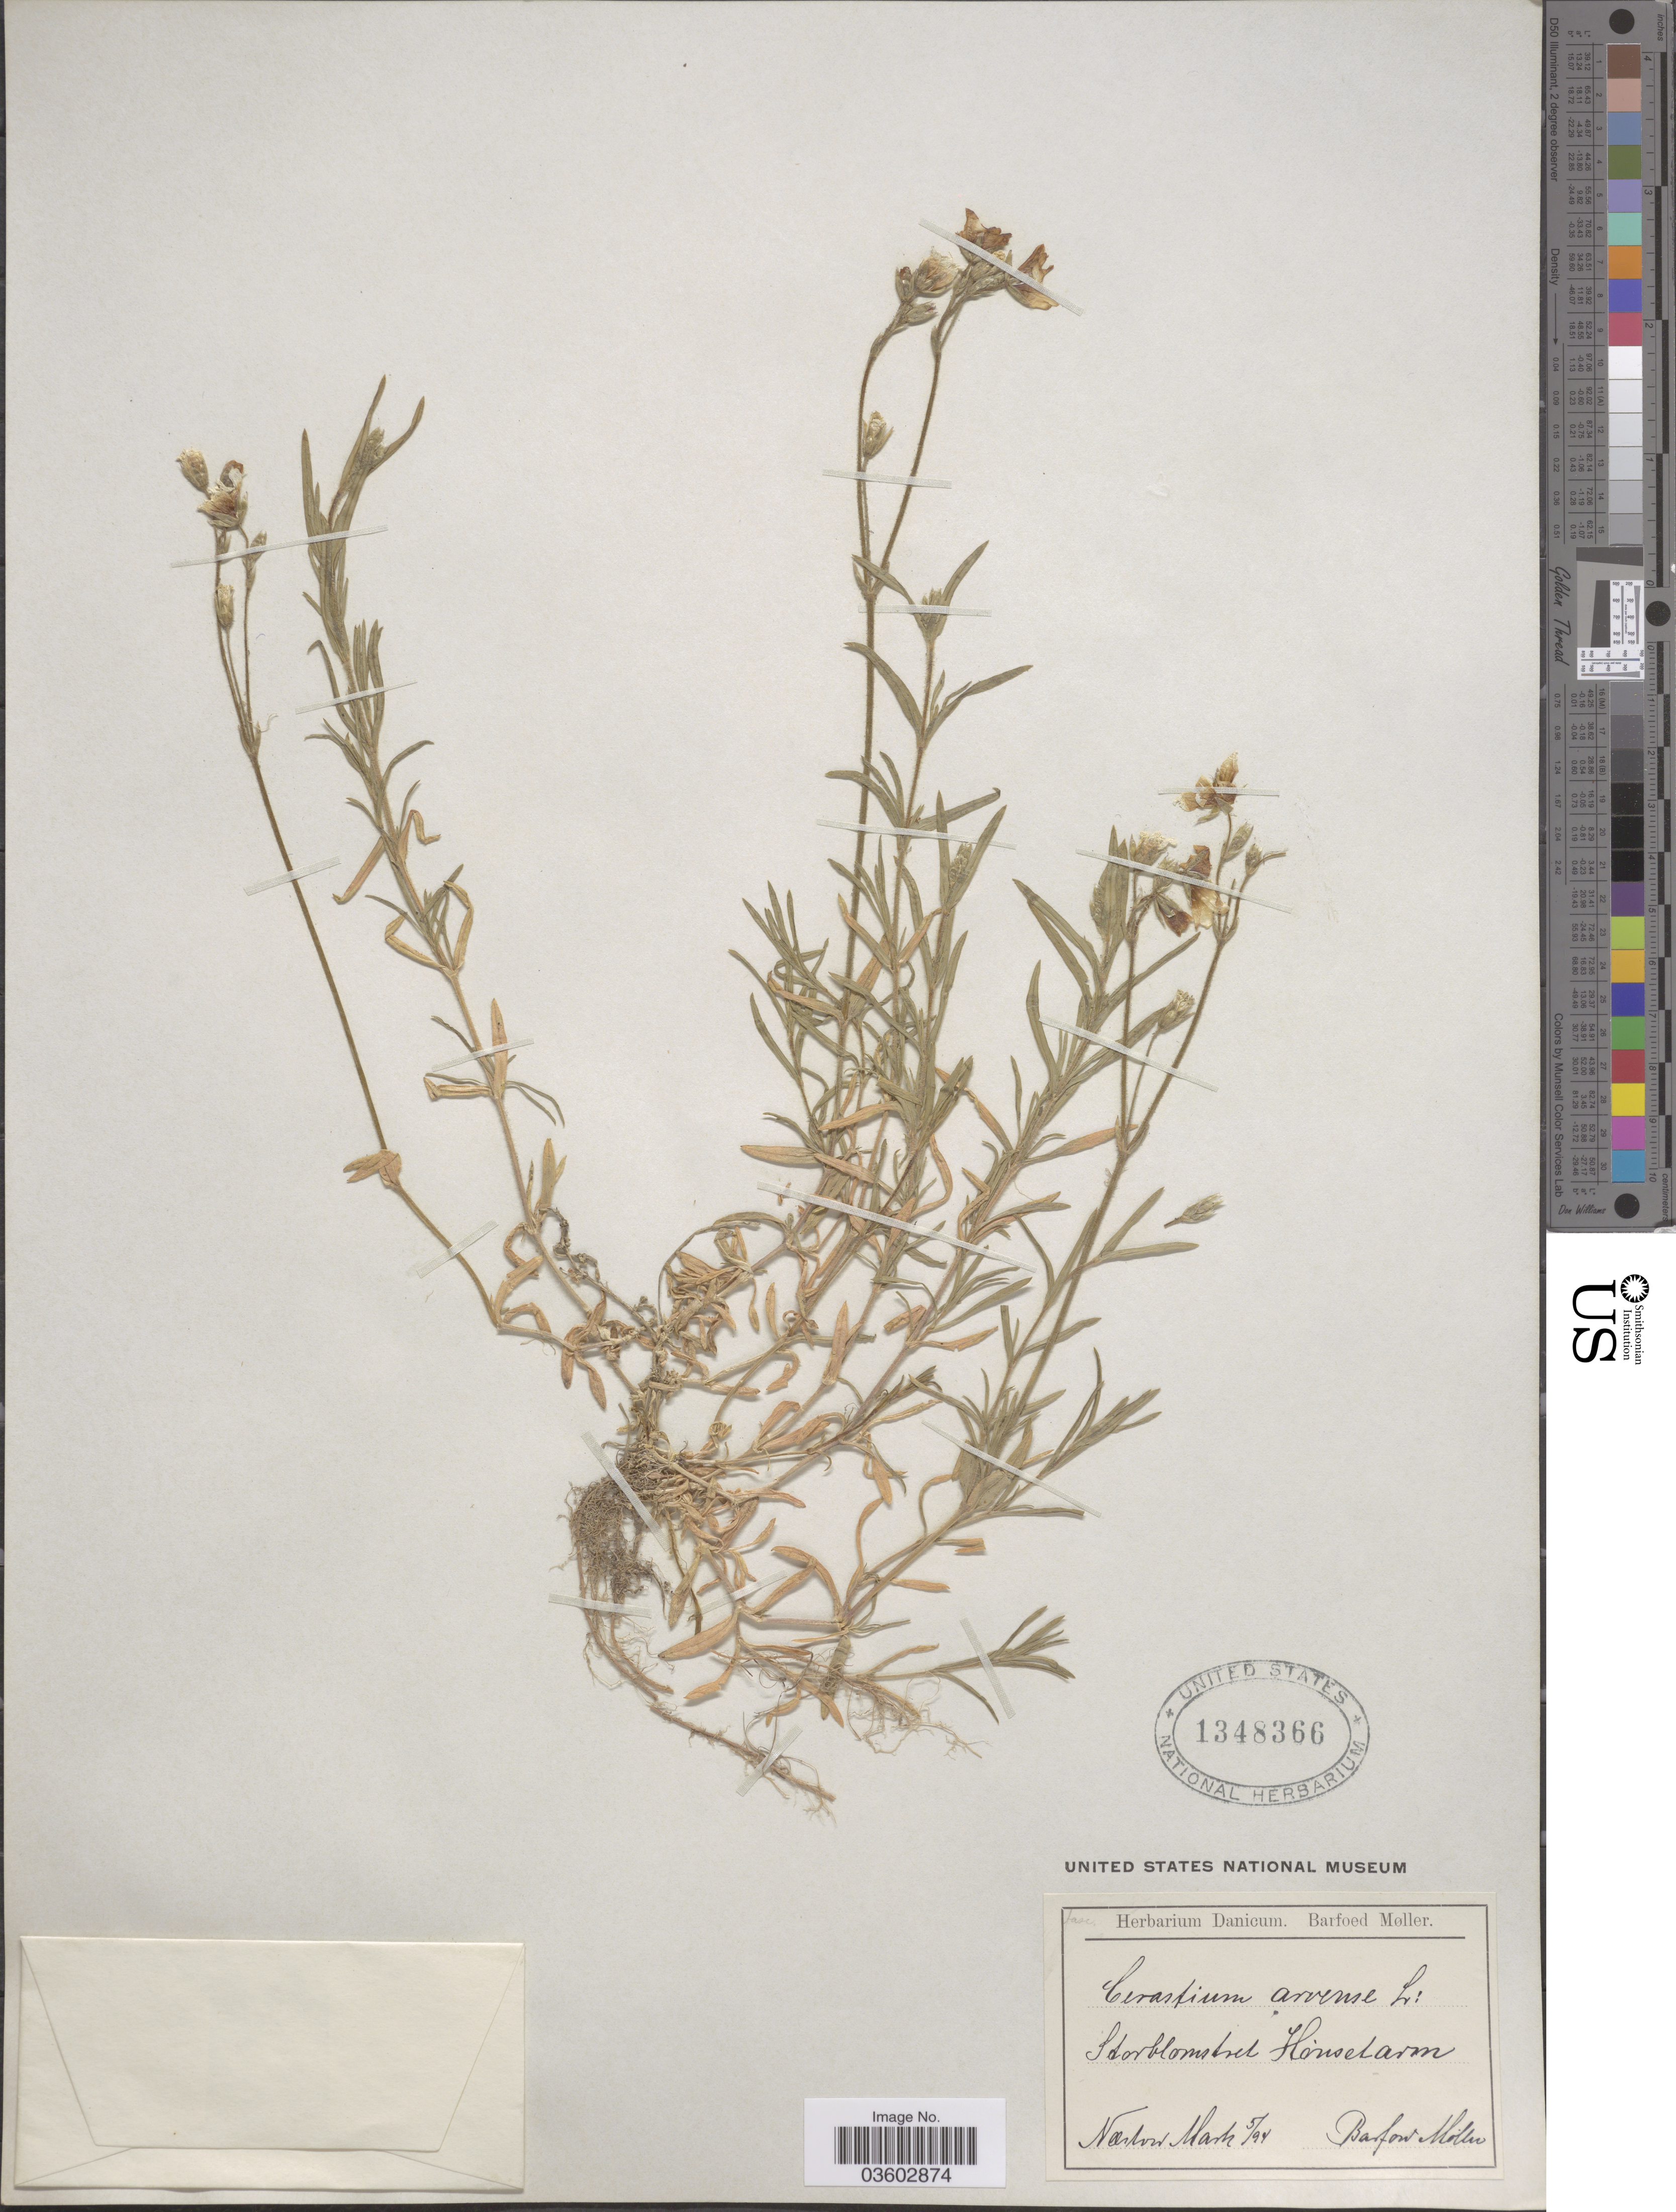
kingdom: Plantae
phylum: Tracheophyta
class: Magnoliopsida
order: Caryophyllales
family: Caryophyllaceae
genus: Cerastium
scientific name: Cerastium arvense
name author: L.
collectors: B. Møller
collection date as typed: Transcribed d/m/y: /5/94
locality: Neerlow Mark. [unsure placement] [interpreted]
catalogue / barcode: US 1348366